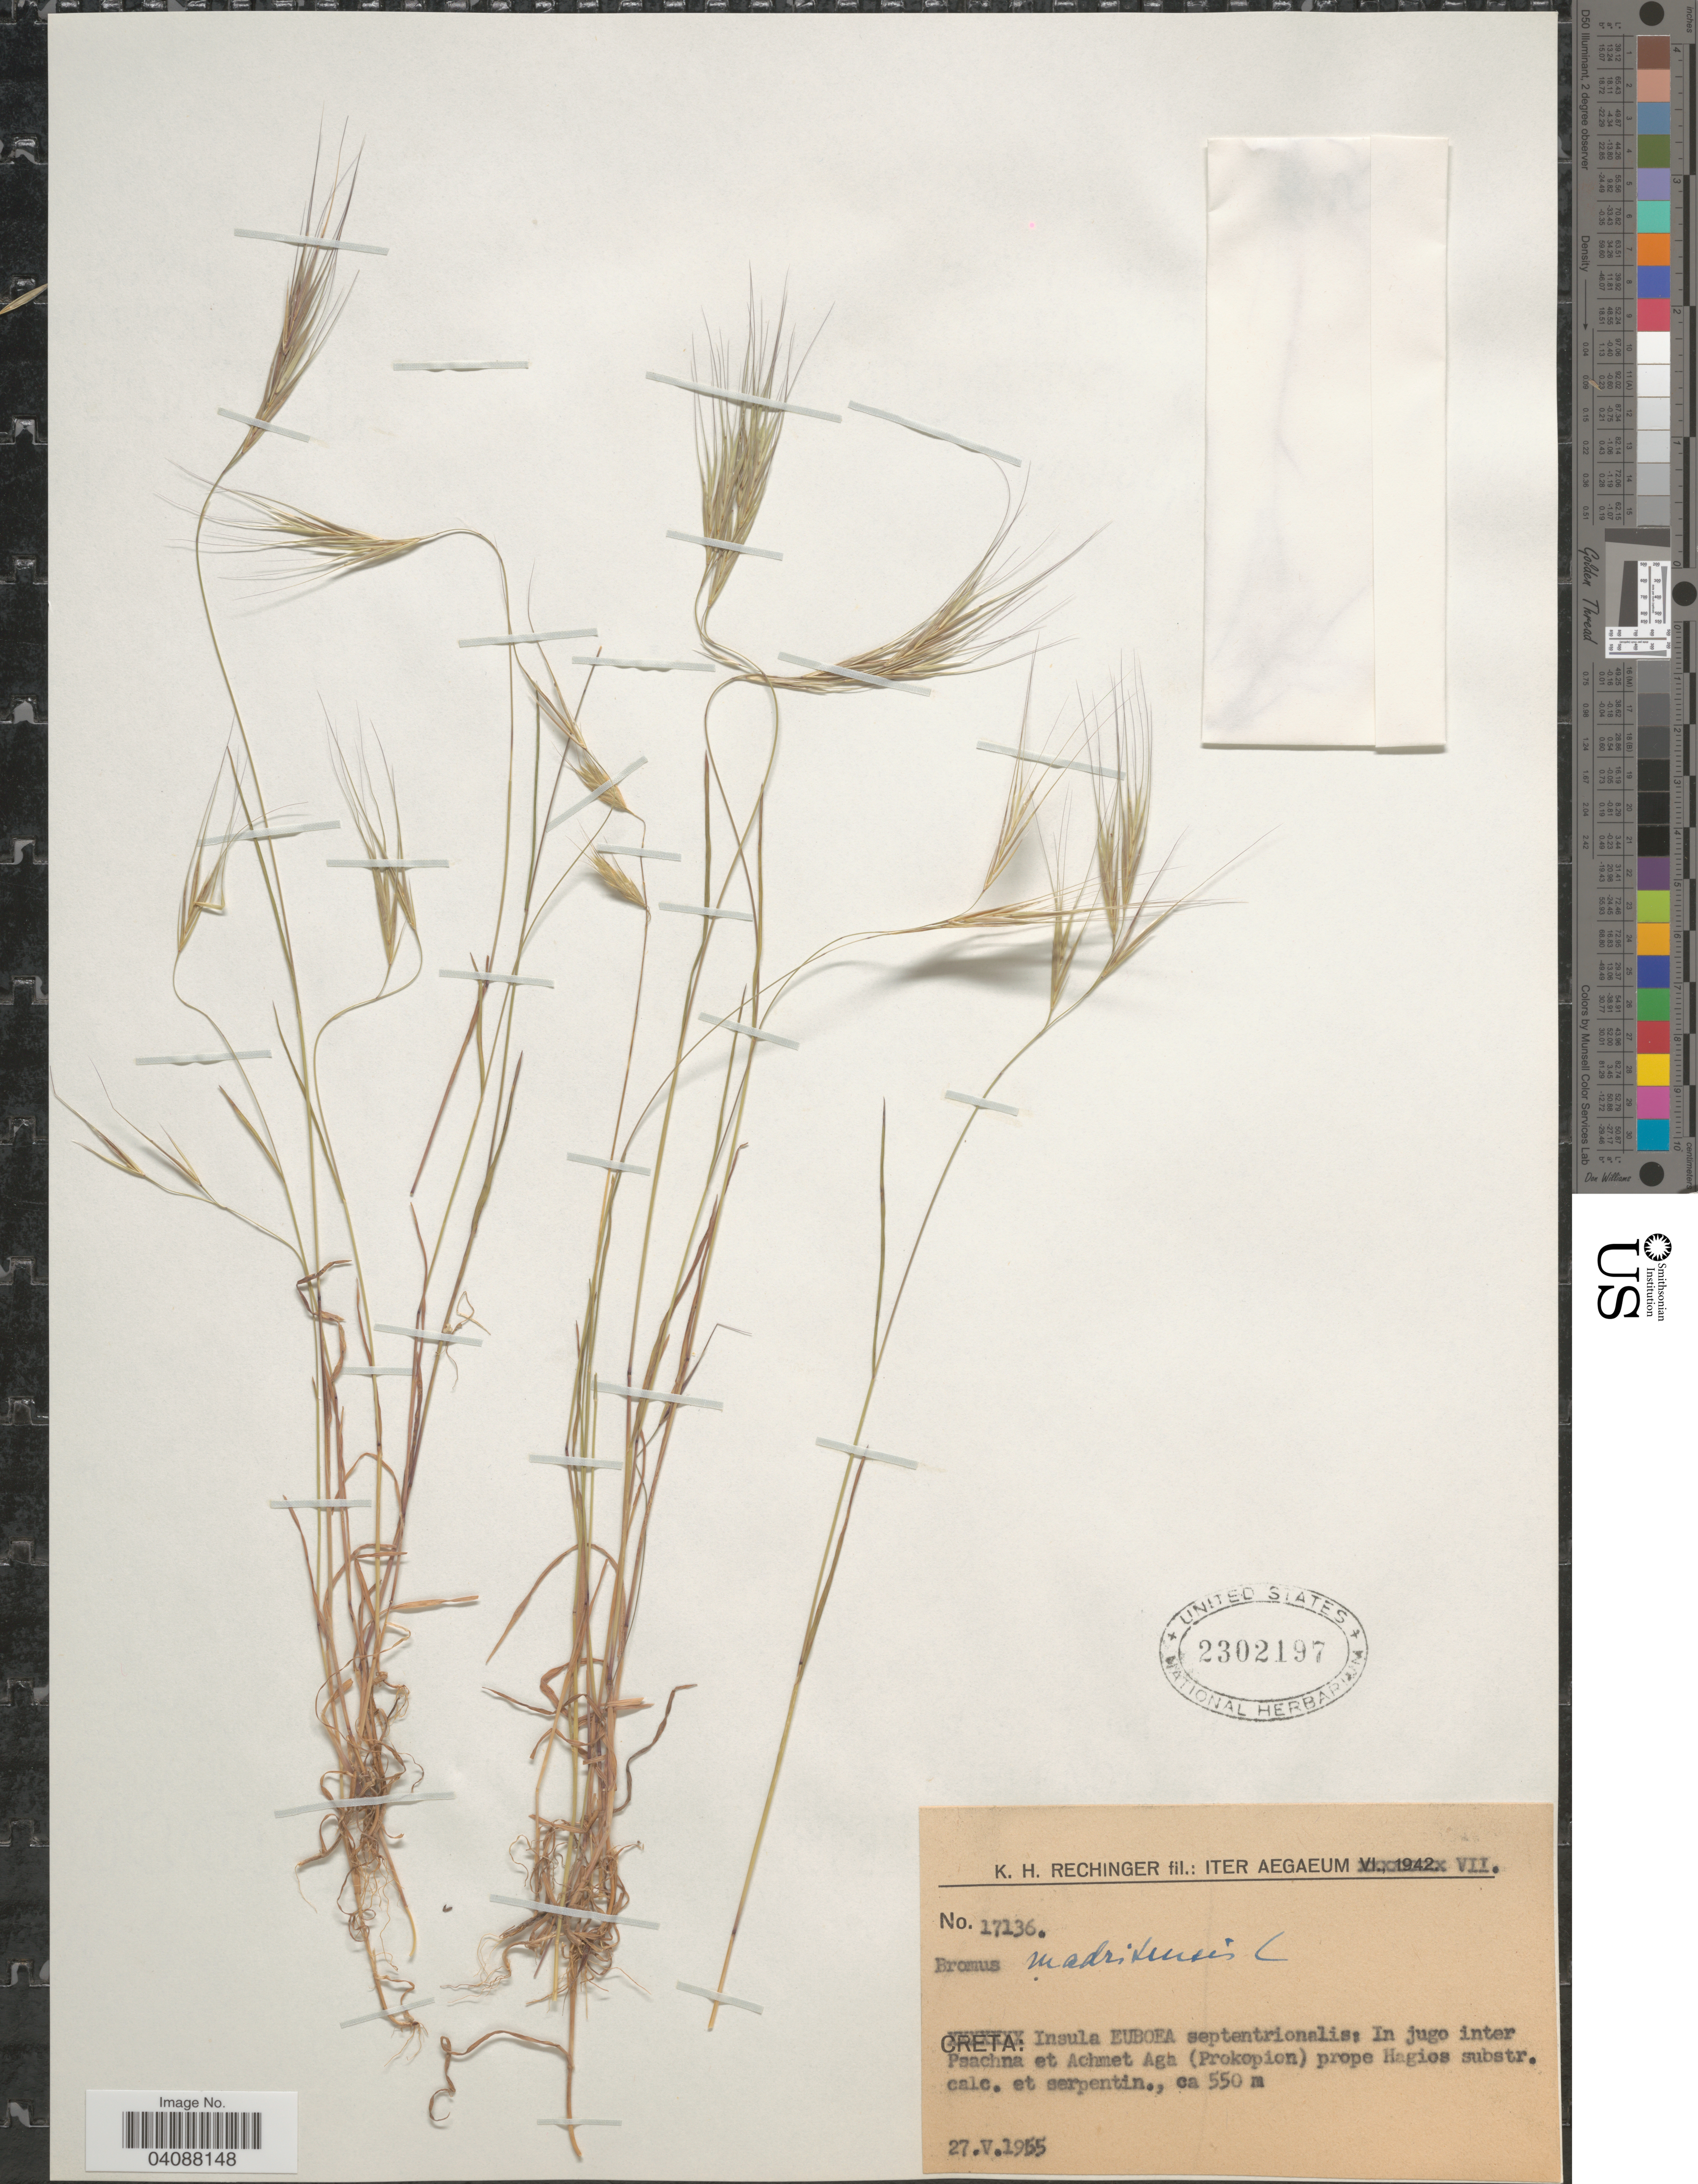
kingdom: Plantae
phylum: Tracheophyta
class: Liliopsida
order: Poales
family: Poaceae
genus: Bromus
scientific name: Bromus madritensis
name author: L.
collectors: K. H. Rechinger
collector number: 17136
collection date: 1955-05-27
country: Greece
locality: Iter Aegaeum VII. Insula Euboea septentrionalis: In jugo inter Psachna et Achmet Agh (Prokopion) prope Hagios substr. calc. et serpentin.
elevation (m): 550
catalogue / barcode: US 2302197